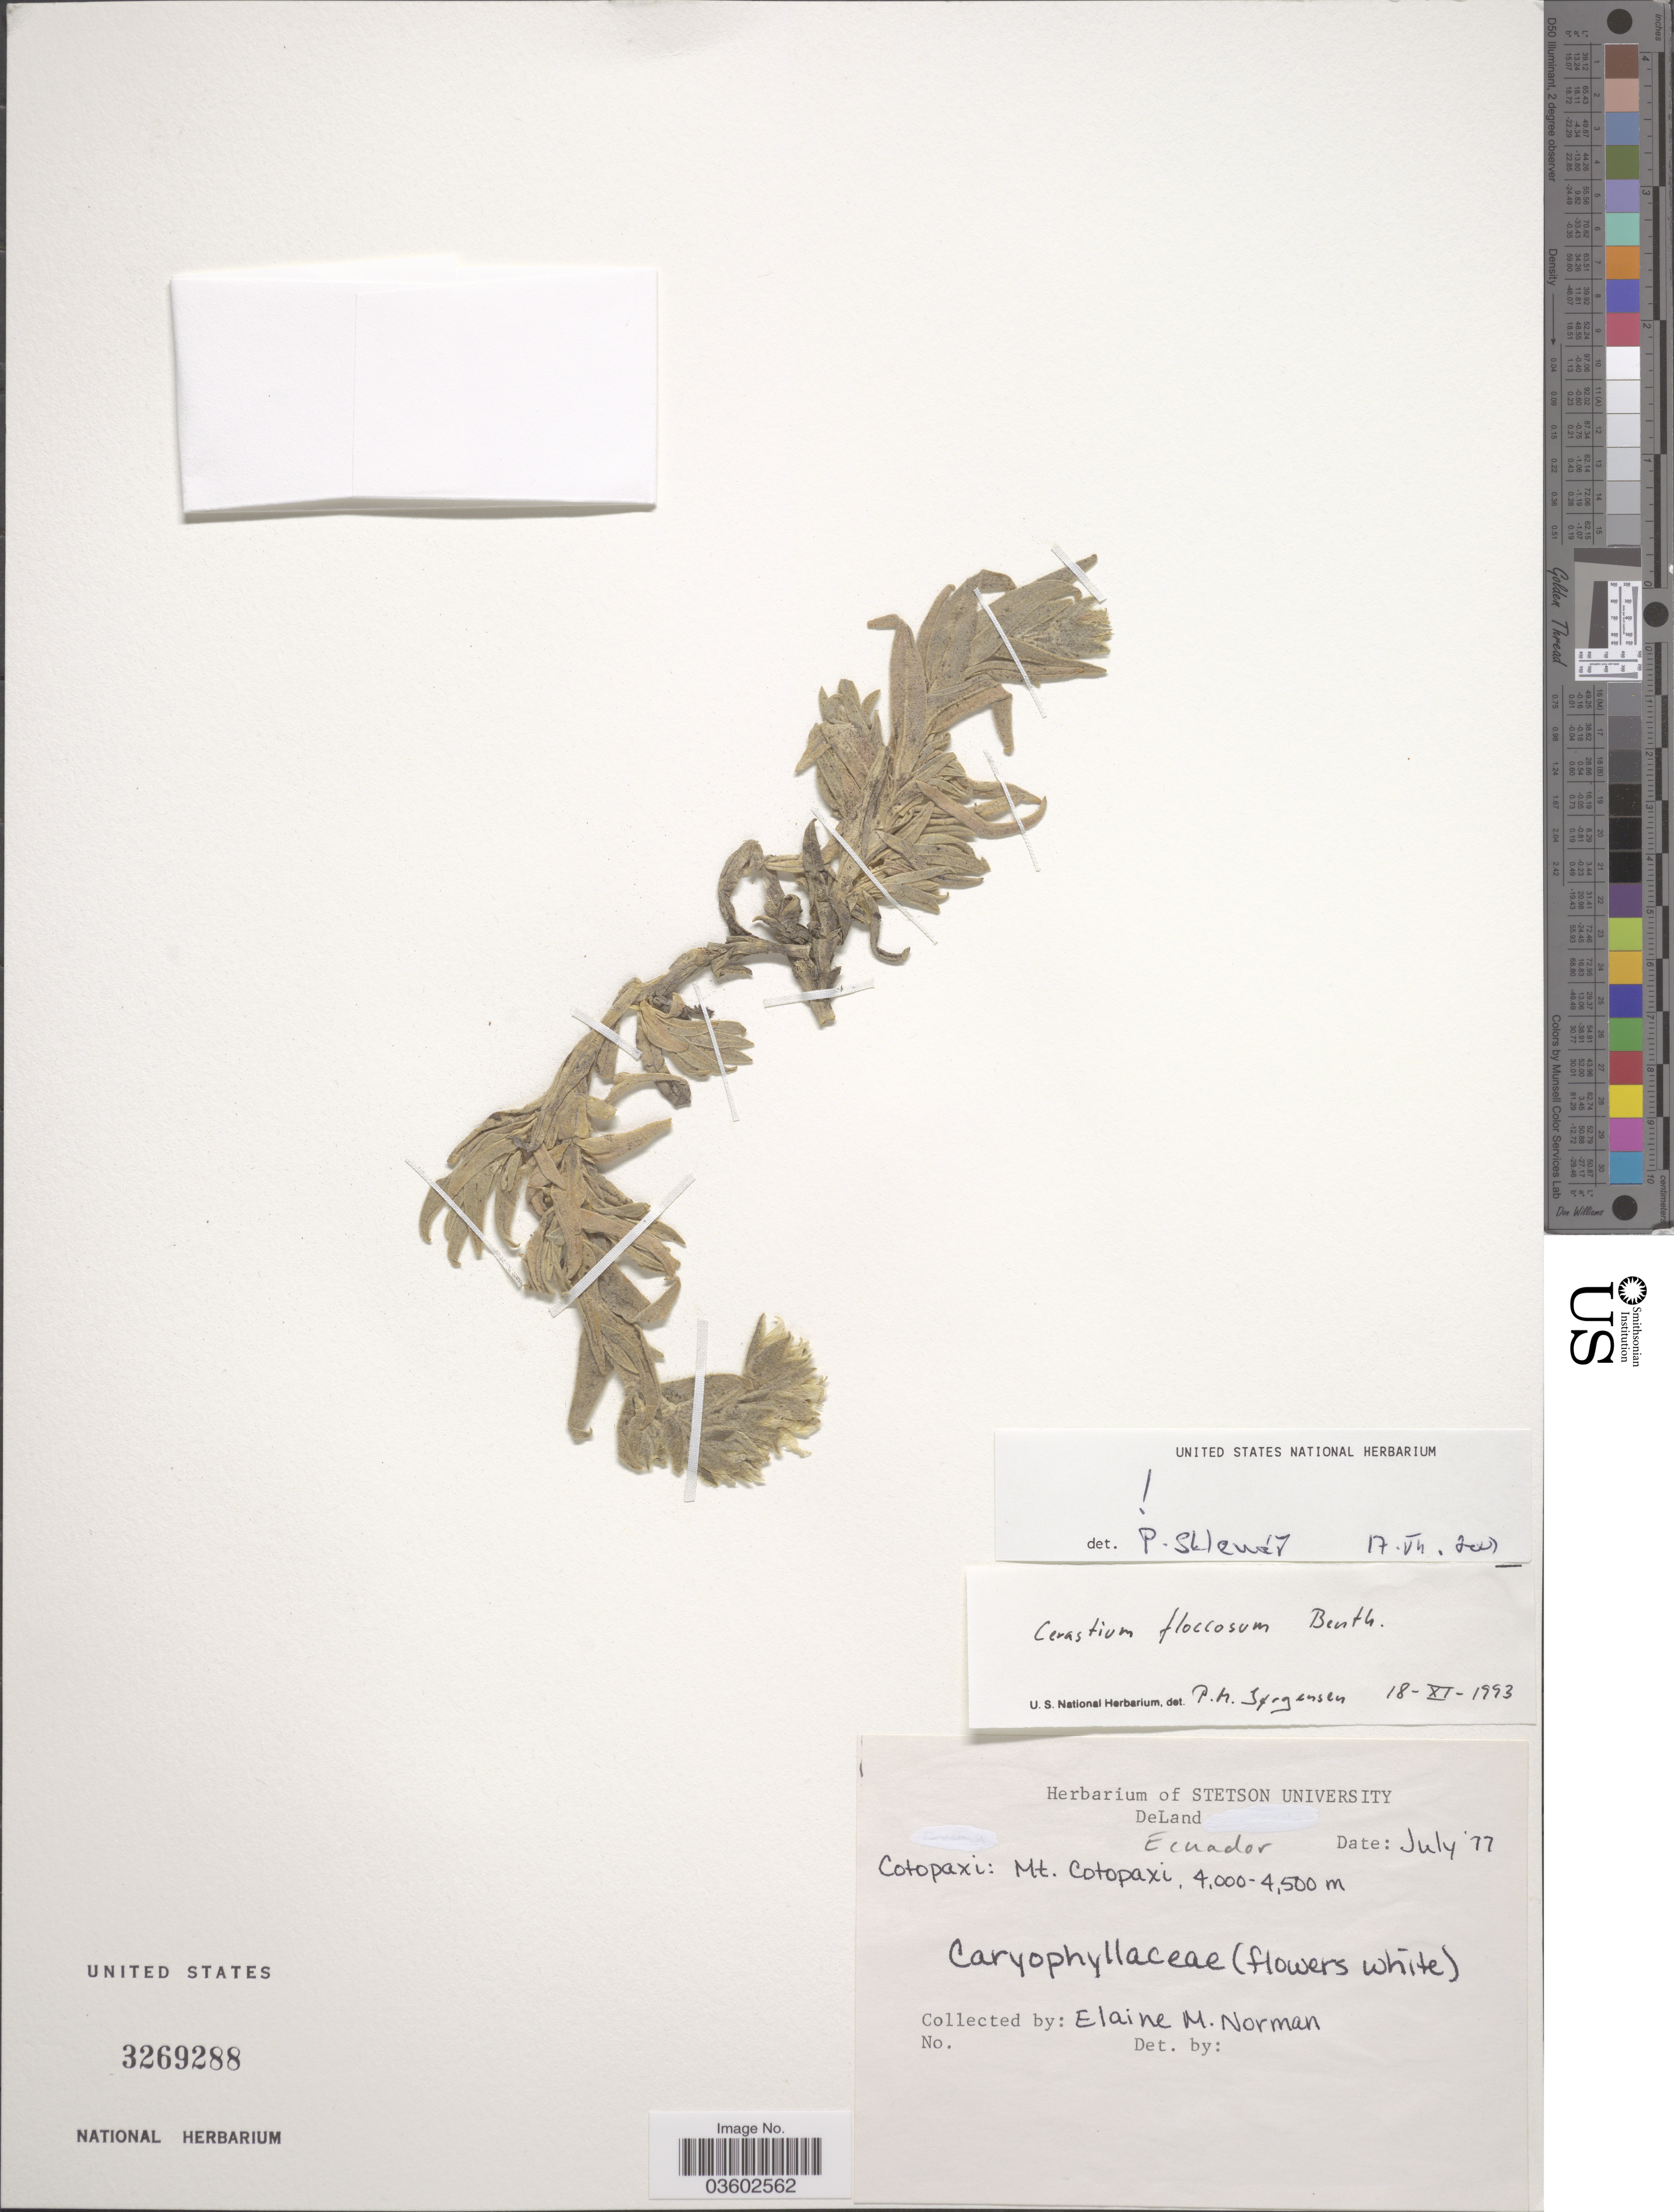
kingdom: Plantae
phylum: Tracheophyta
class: Magnoliopsida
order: Caryophyllales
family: Caryophyllaceae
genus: Cerastium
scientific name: Cerastium floccosum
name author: Benth.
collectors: E. Norman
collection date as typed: Transcribed d/m/y: /7/77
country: Ecuador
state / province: Cotopaxi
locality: Mt. Cotopaxi.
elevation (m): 4000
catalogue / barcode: US 3269288